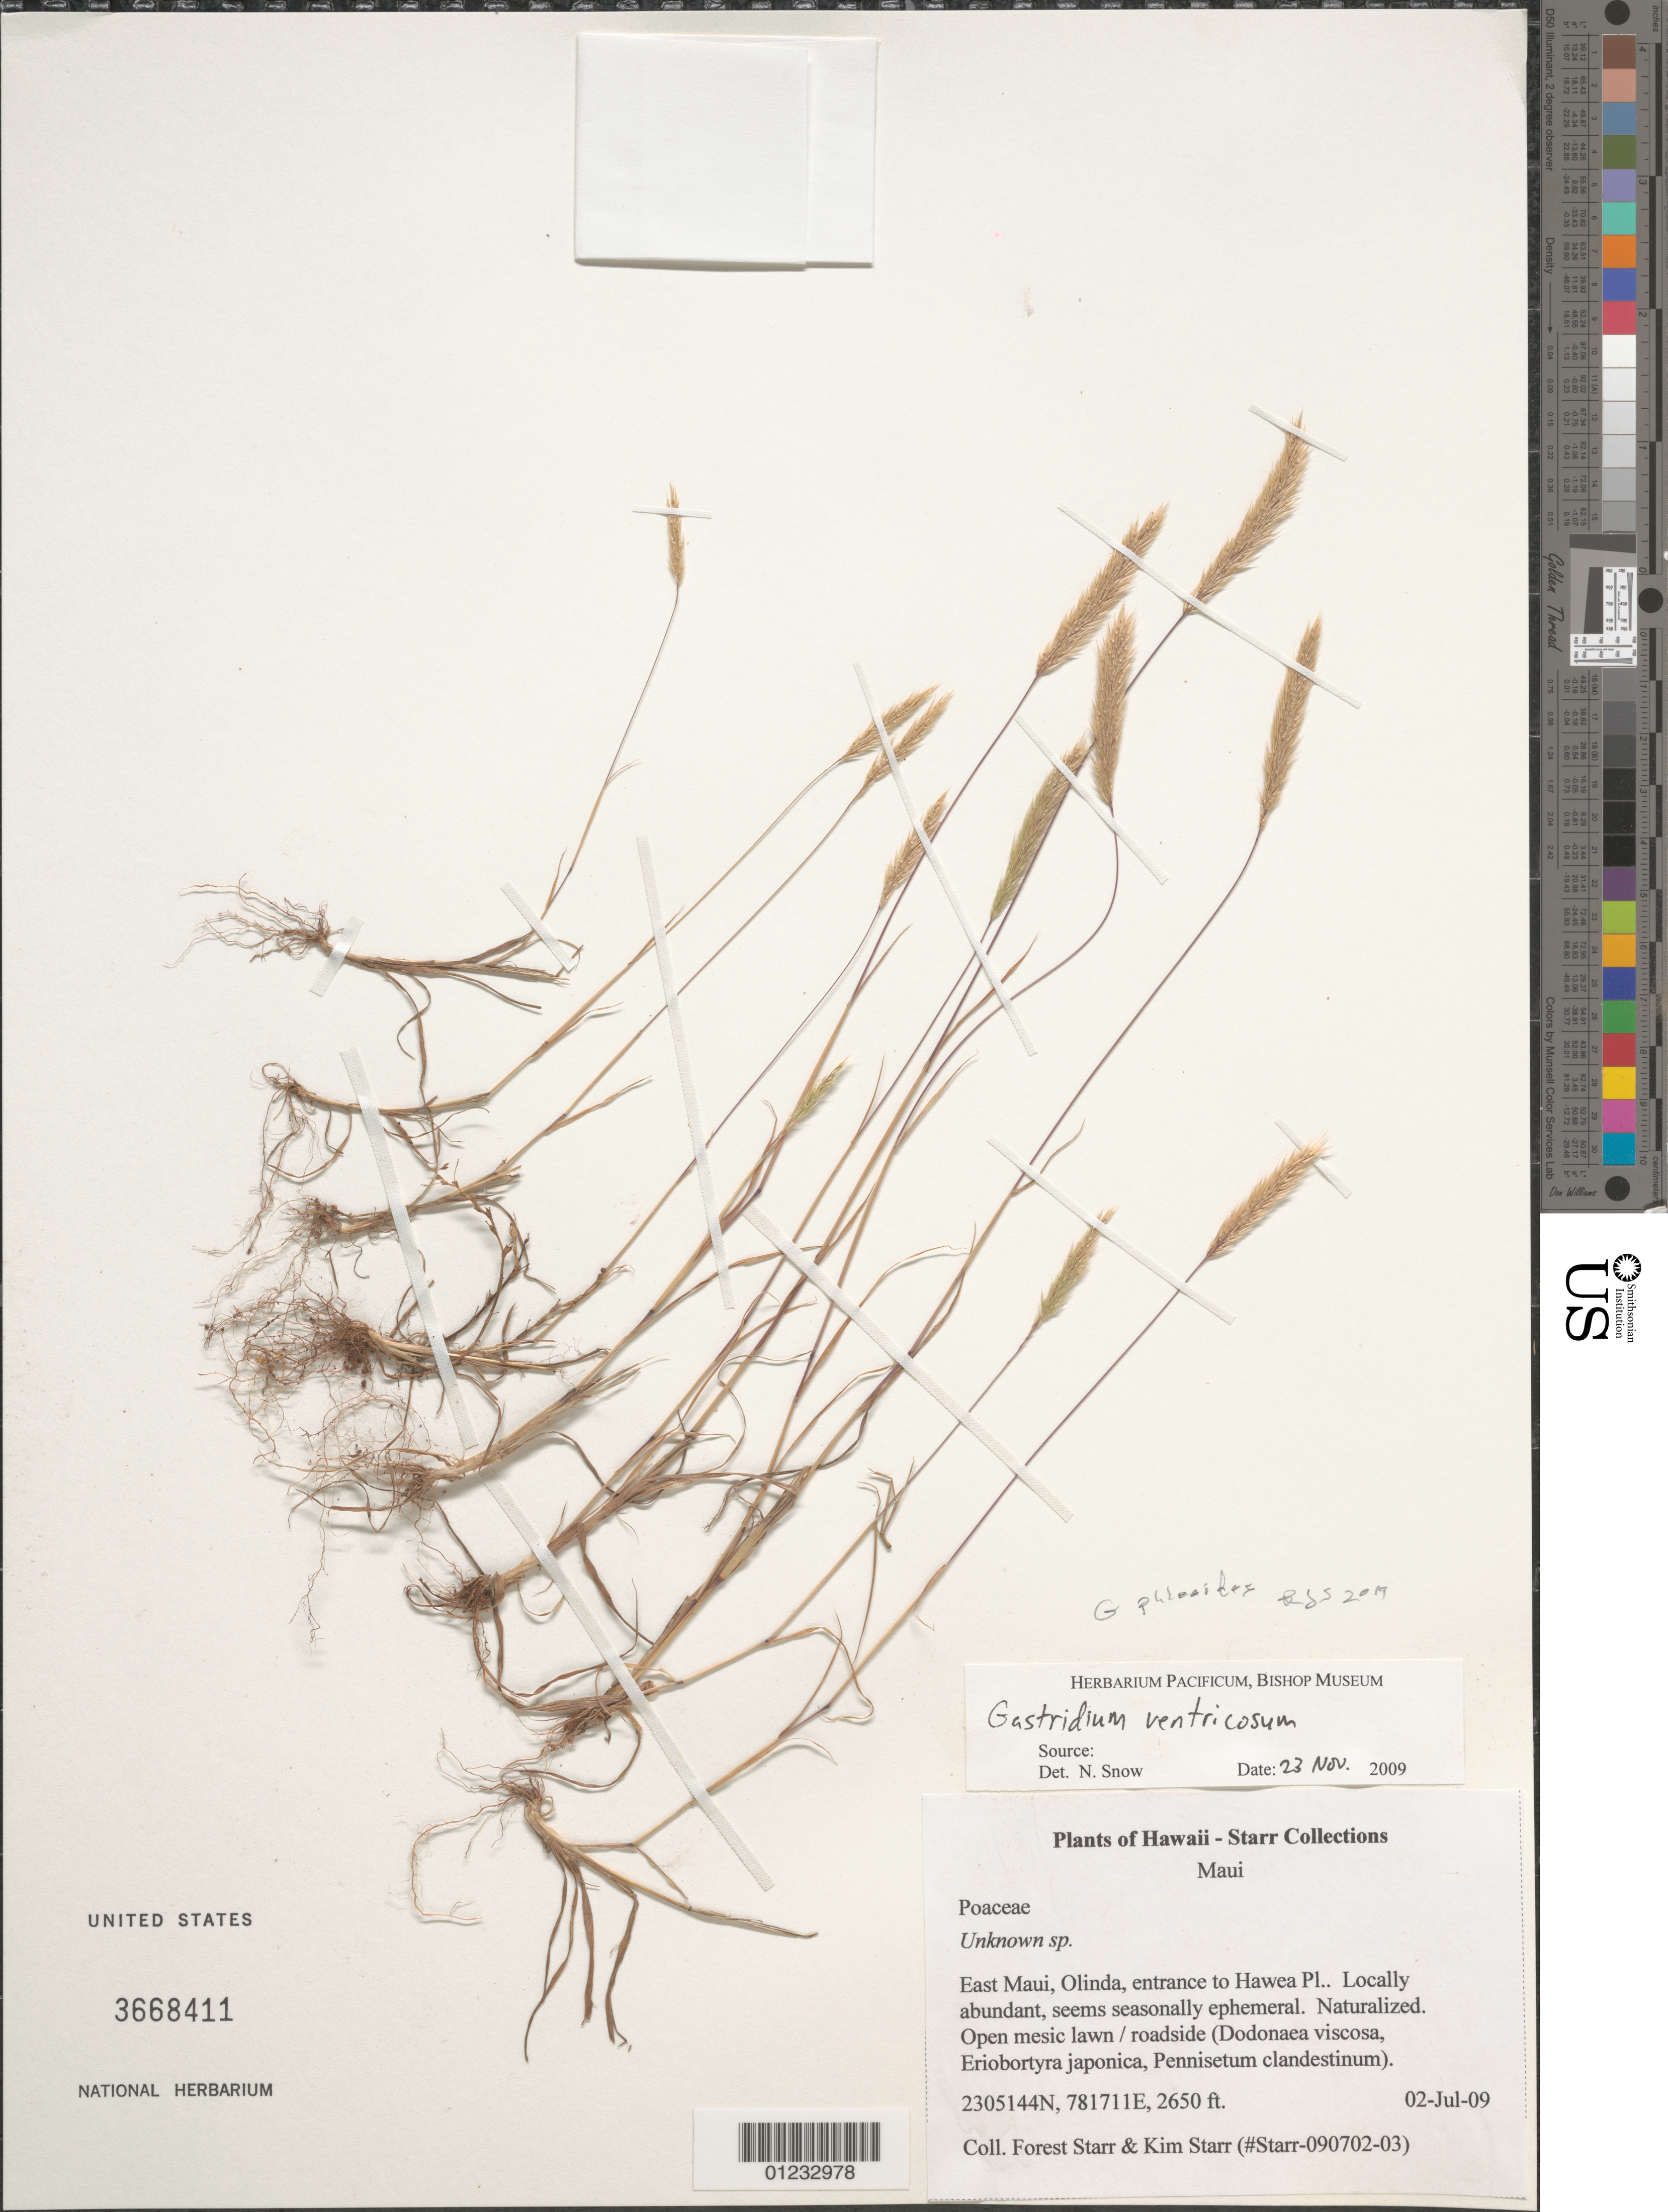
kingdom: Plantae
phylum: Tracheophyta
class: Liliopsida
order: Poales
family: Poaceae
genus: Gastridium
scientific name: Gastridium phleoides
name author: (Nees) C.E. Hubb.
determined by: Faccenda, K.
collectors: F. Starr & K. Starr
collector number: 090702-03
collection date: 2009-07-02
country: United States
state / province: Hawaii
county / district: Maui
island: Maui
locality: East Maui, Olinda, entrance to Hawea Pl.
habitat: Open mesic lawn/roadside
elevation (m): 808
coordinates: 2305144 N, 781711 E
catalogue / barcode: US 3668411